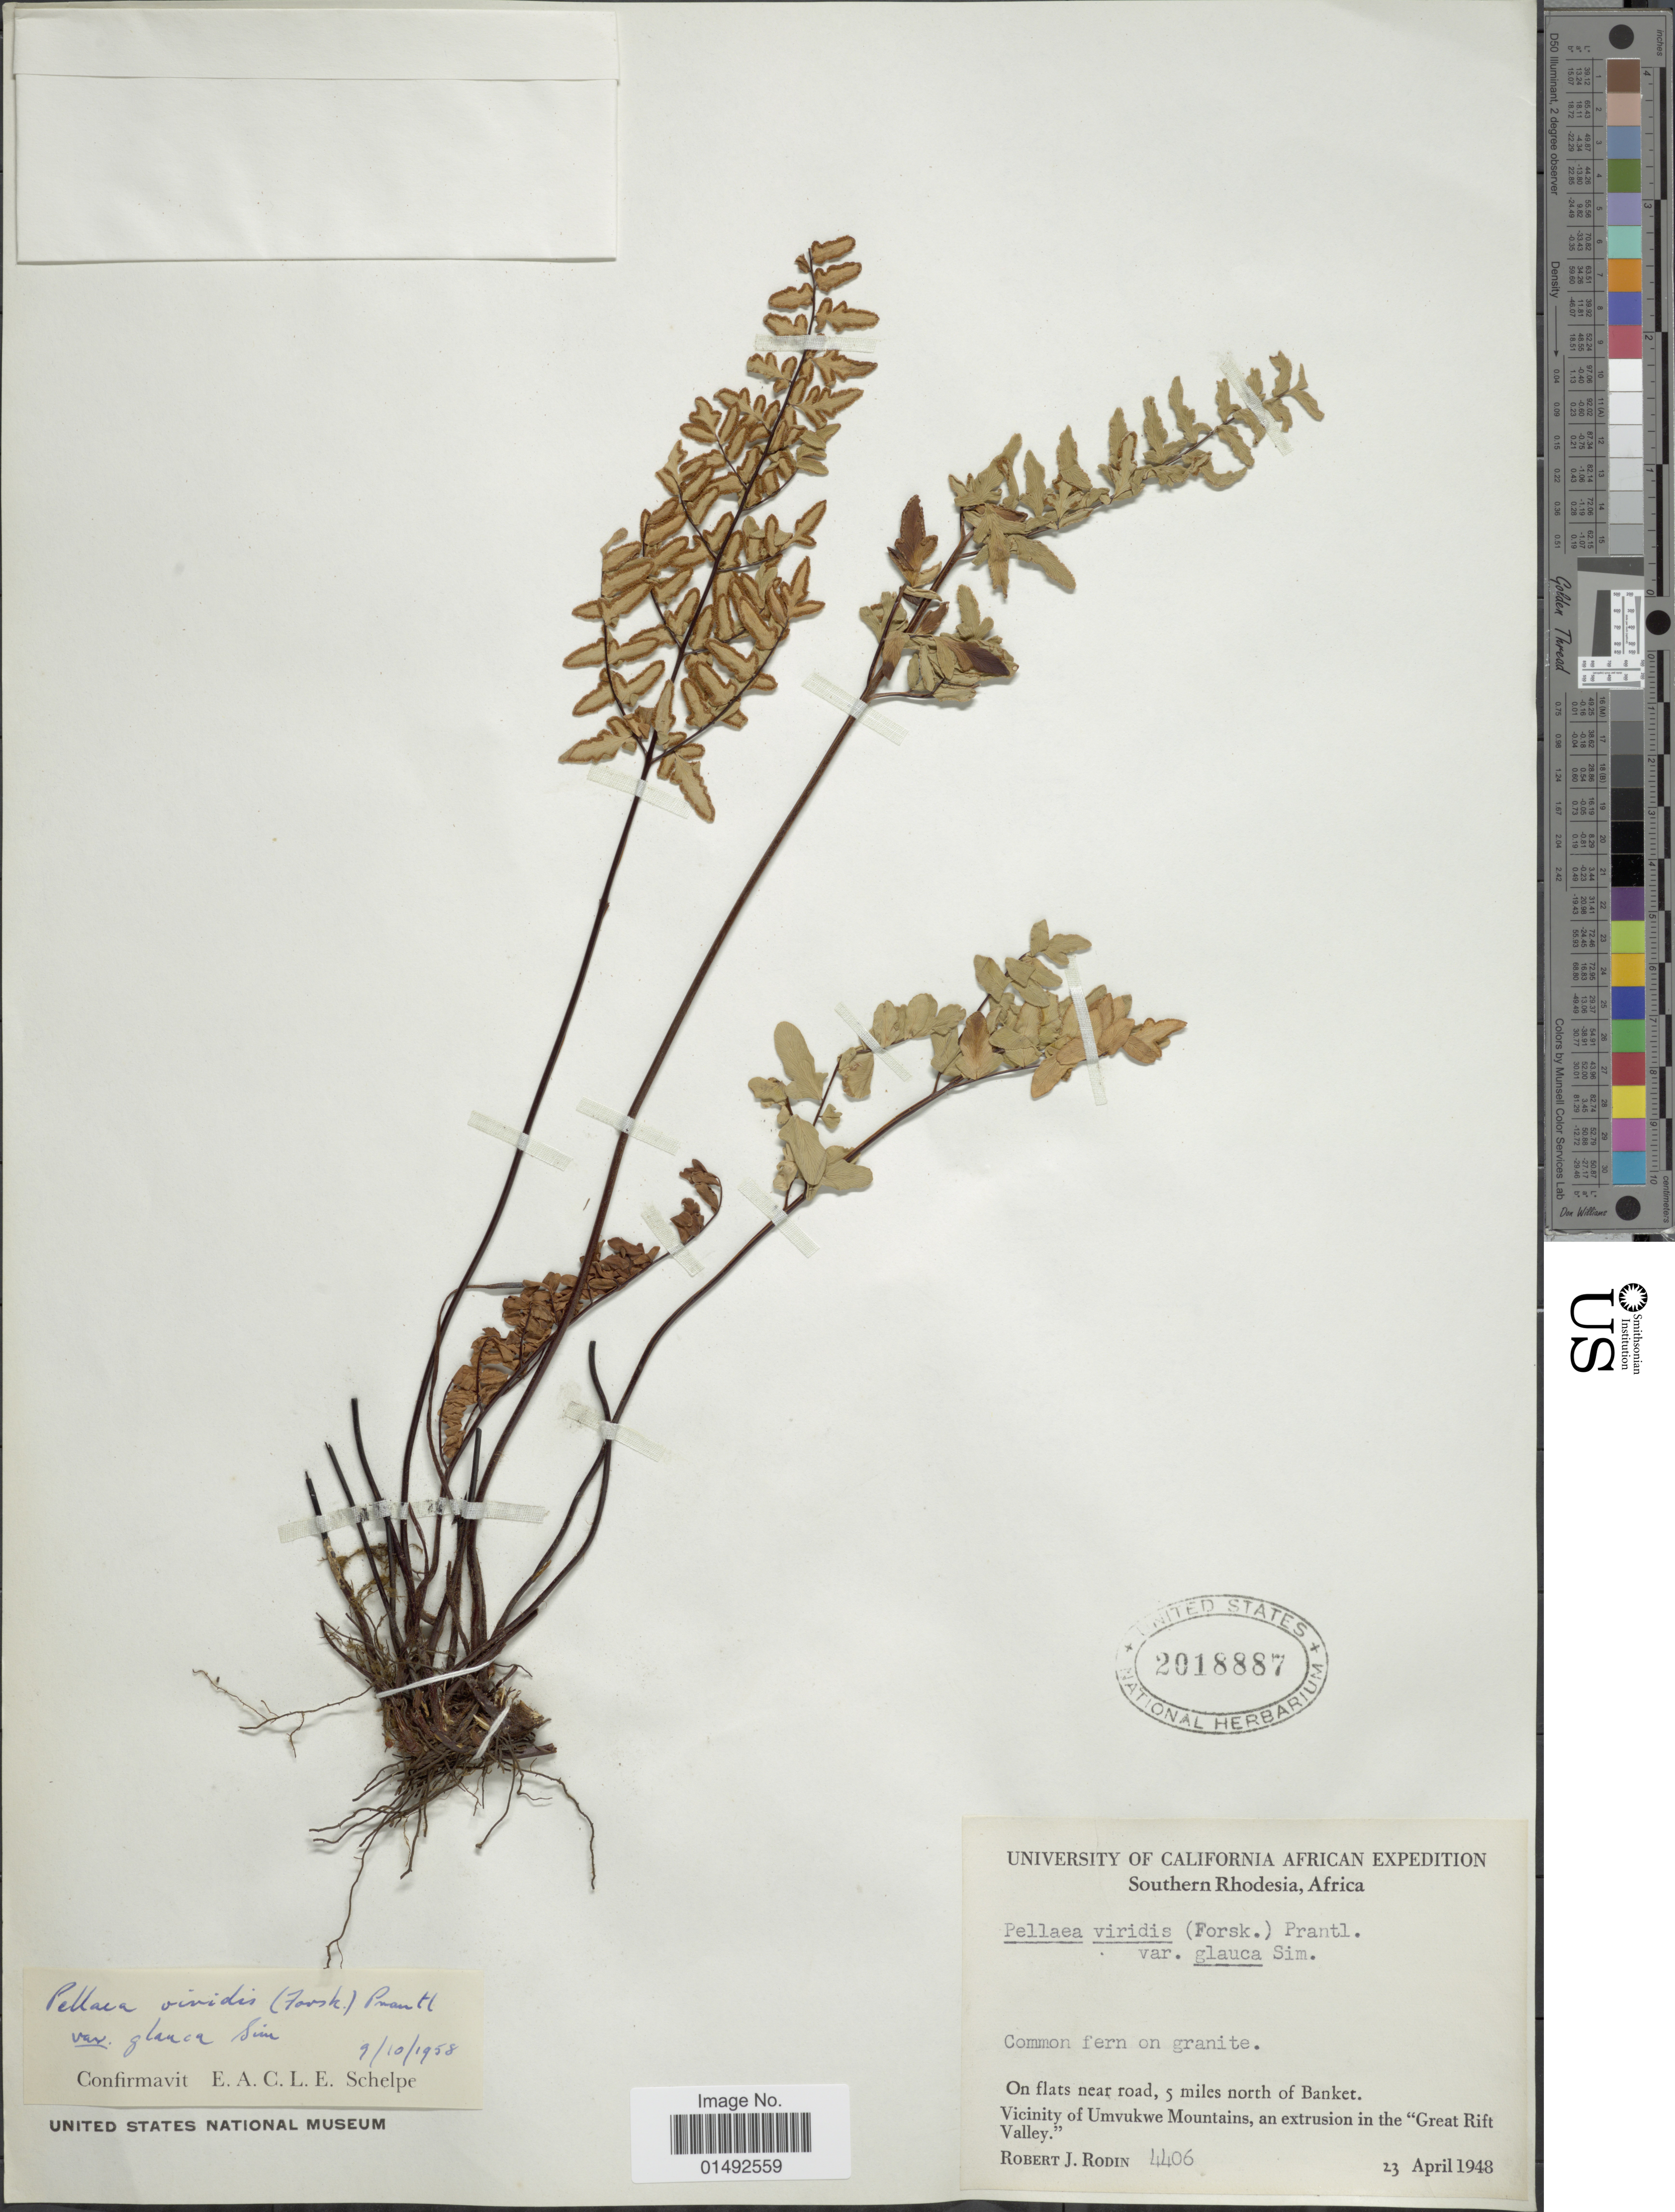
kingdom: Plantae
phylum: Tracheophyta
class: Polypodiopsida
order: Polypodiales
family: Pteridaceae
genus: Pellaea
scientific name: Pellaea viridis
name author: (Forssk.) Prantl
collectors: R. J. Rodin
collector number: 4406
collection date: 1948-04-23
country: Zimbabwe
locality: Southern Rhodesia, On flats near road, 5 miles north of Banket. Vicinity of Umvukwe Mountains, an extrusion in the 'Great Rift Valley'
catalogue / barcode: US 2018887